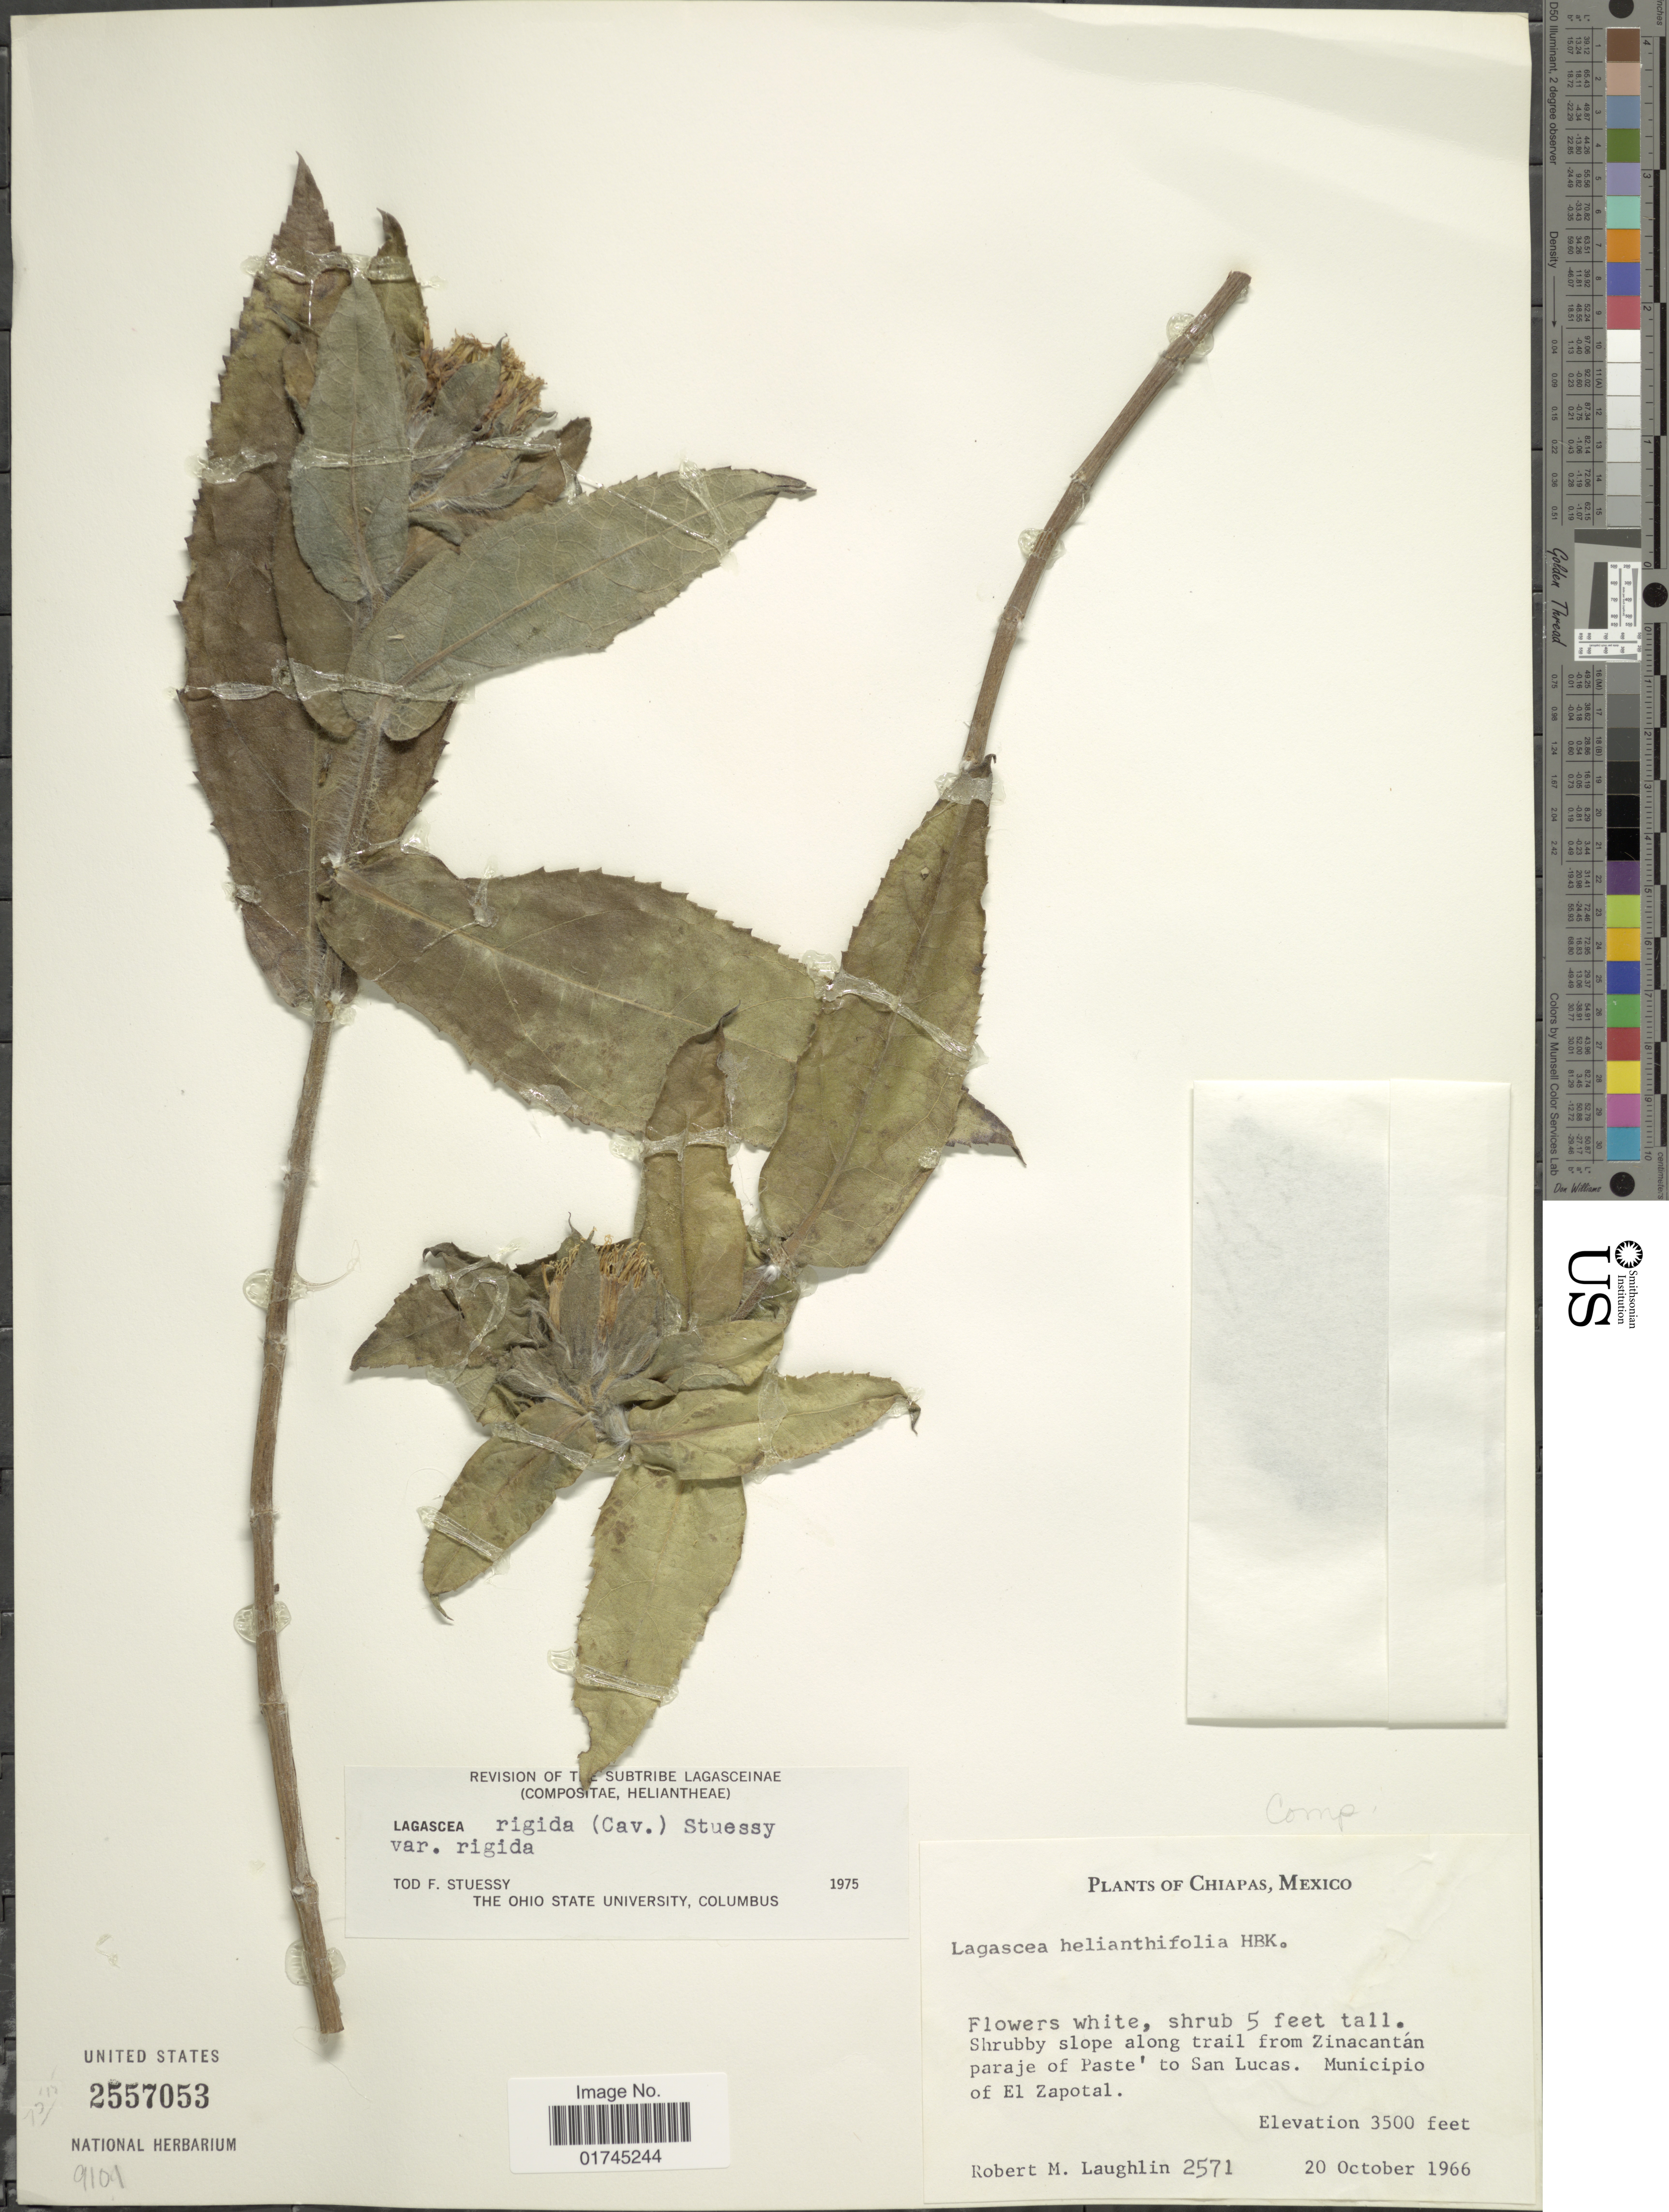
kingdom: Plantae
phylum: Tracheophyta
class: Magnoliopsida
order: Asterales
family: Asteraceae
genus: Lagascea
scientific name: Lagascea helianthifolia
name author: Kunth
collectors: R. M. Laughlin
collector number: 2571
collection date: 1966-10-20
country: Mexico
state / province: Chiapas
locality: Shrubby slope along trail from Zinacantán paraje of Paste' to San Lucas, Municipio of El Zapotal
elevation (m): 1067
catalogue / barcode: US 2557053